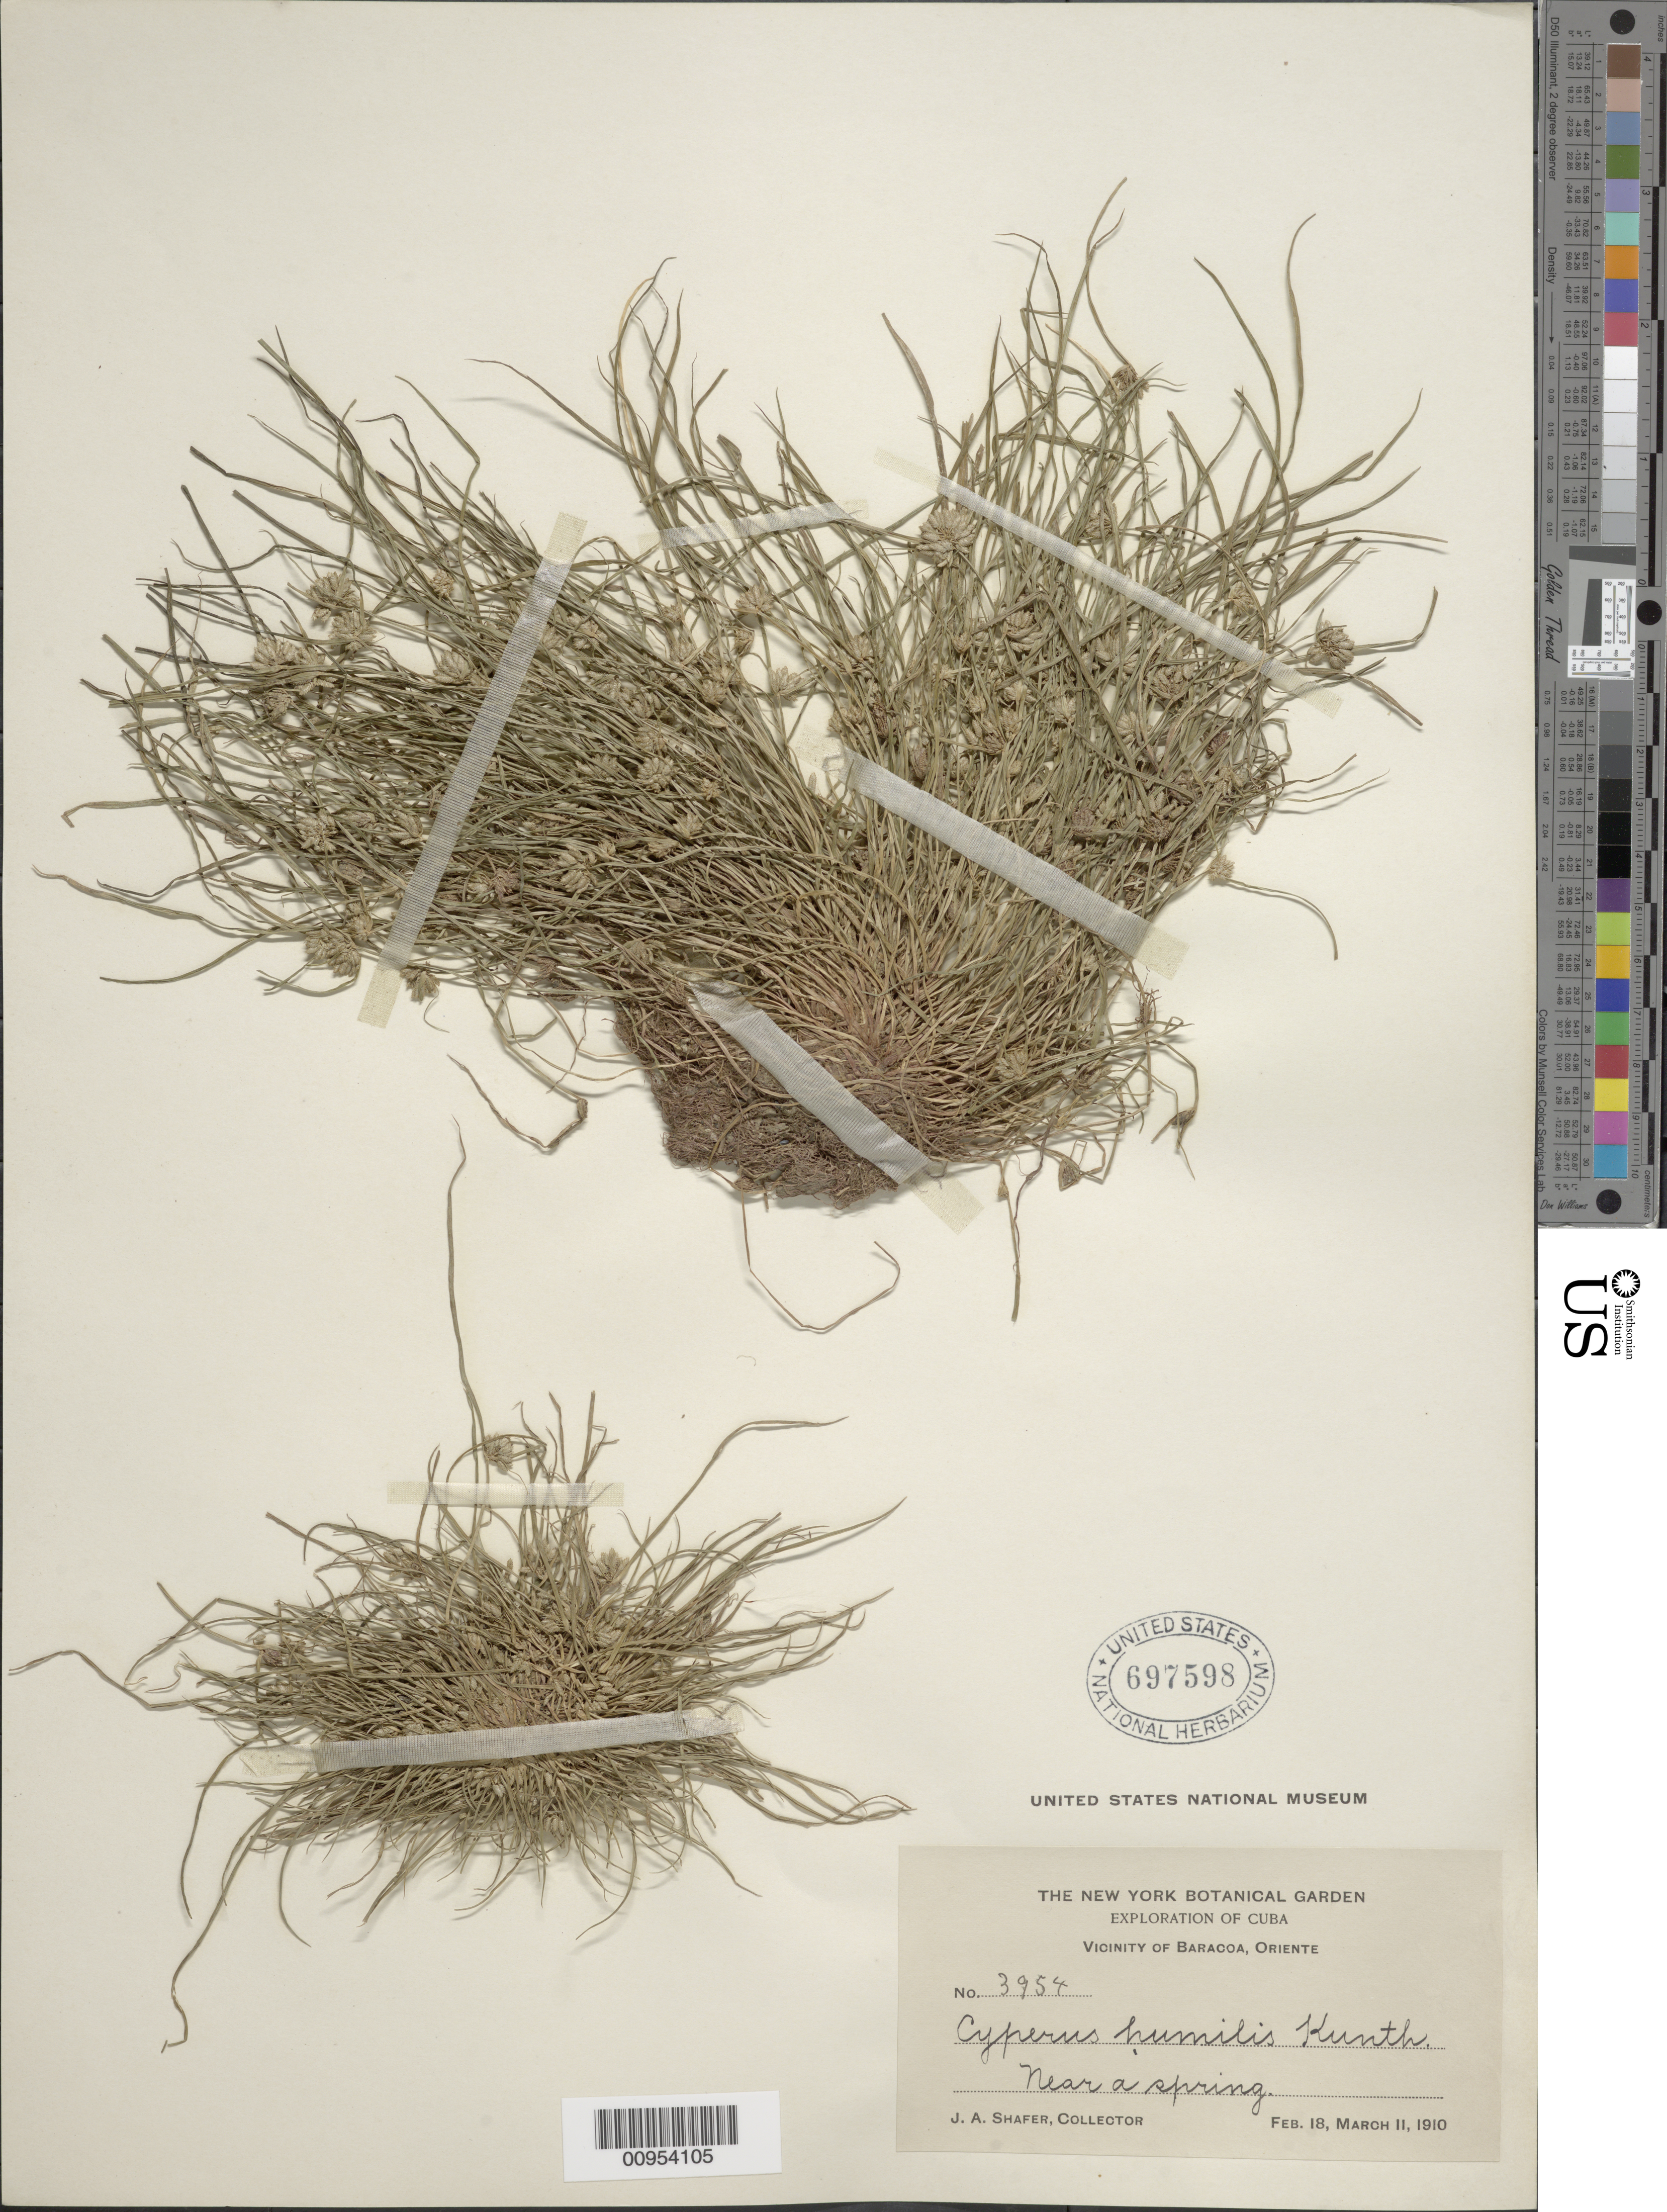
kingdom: Plantae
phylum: Tracheophyta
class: Liliopsida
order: Poales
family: Cyperaceae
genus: Cyperus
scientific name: Cyperus humilis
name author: Kunth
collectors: J. A. Shafer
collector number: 3954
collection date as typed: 18 Feb 1910 to 11 Mar 1910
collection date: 1910-02-18/1910-03-11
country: Cuba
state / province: Guantanamo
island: Cuba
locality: Vicinity of Baracoa, near a spring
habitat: Flat on wet ground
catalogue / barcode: US 697598